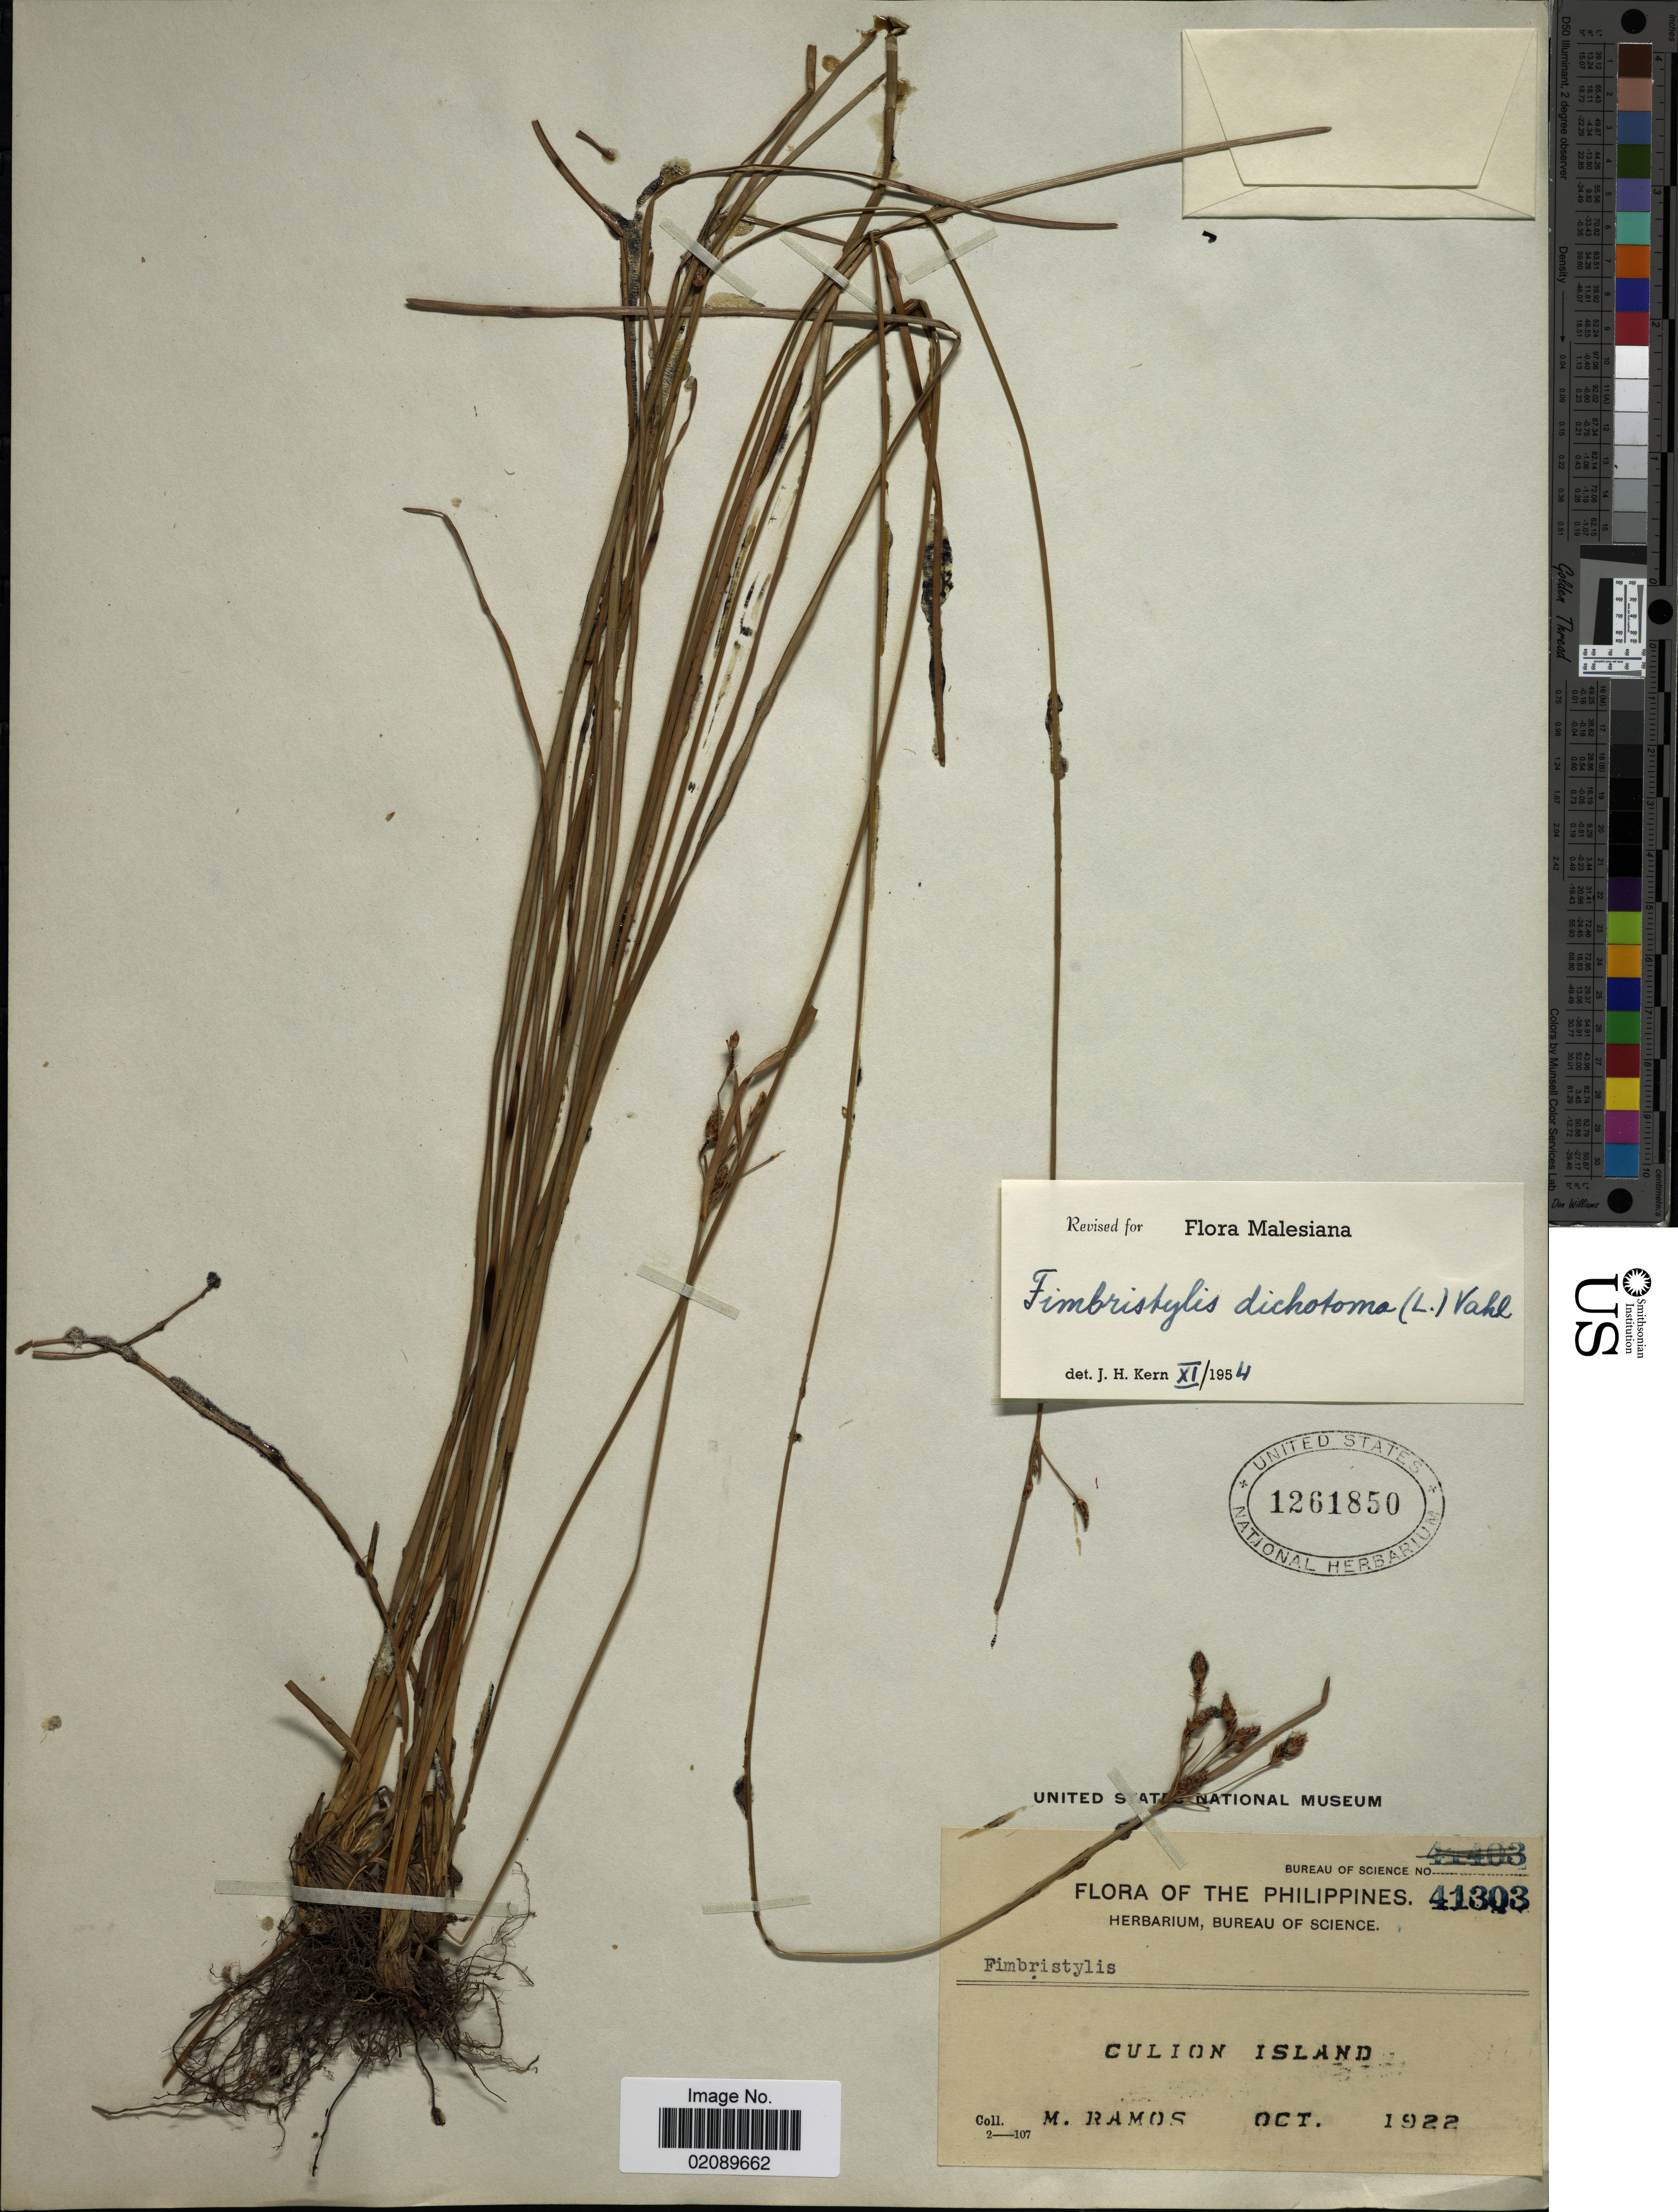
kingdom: Plantae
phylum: Tracheophyta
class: Liliopsida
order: Poales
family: Cyperaceae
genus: Fimbristylis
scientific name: Fimbristylis dichotoma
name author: (L.) Vahl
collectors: M. Ramos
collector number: Bureau of Science 41303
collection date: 1922-10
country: Philippines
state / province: Mimaropa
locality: Culion Island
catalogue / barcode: US 1261850